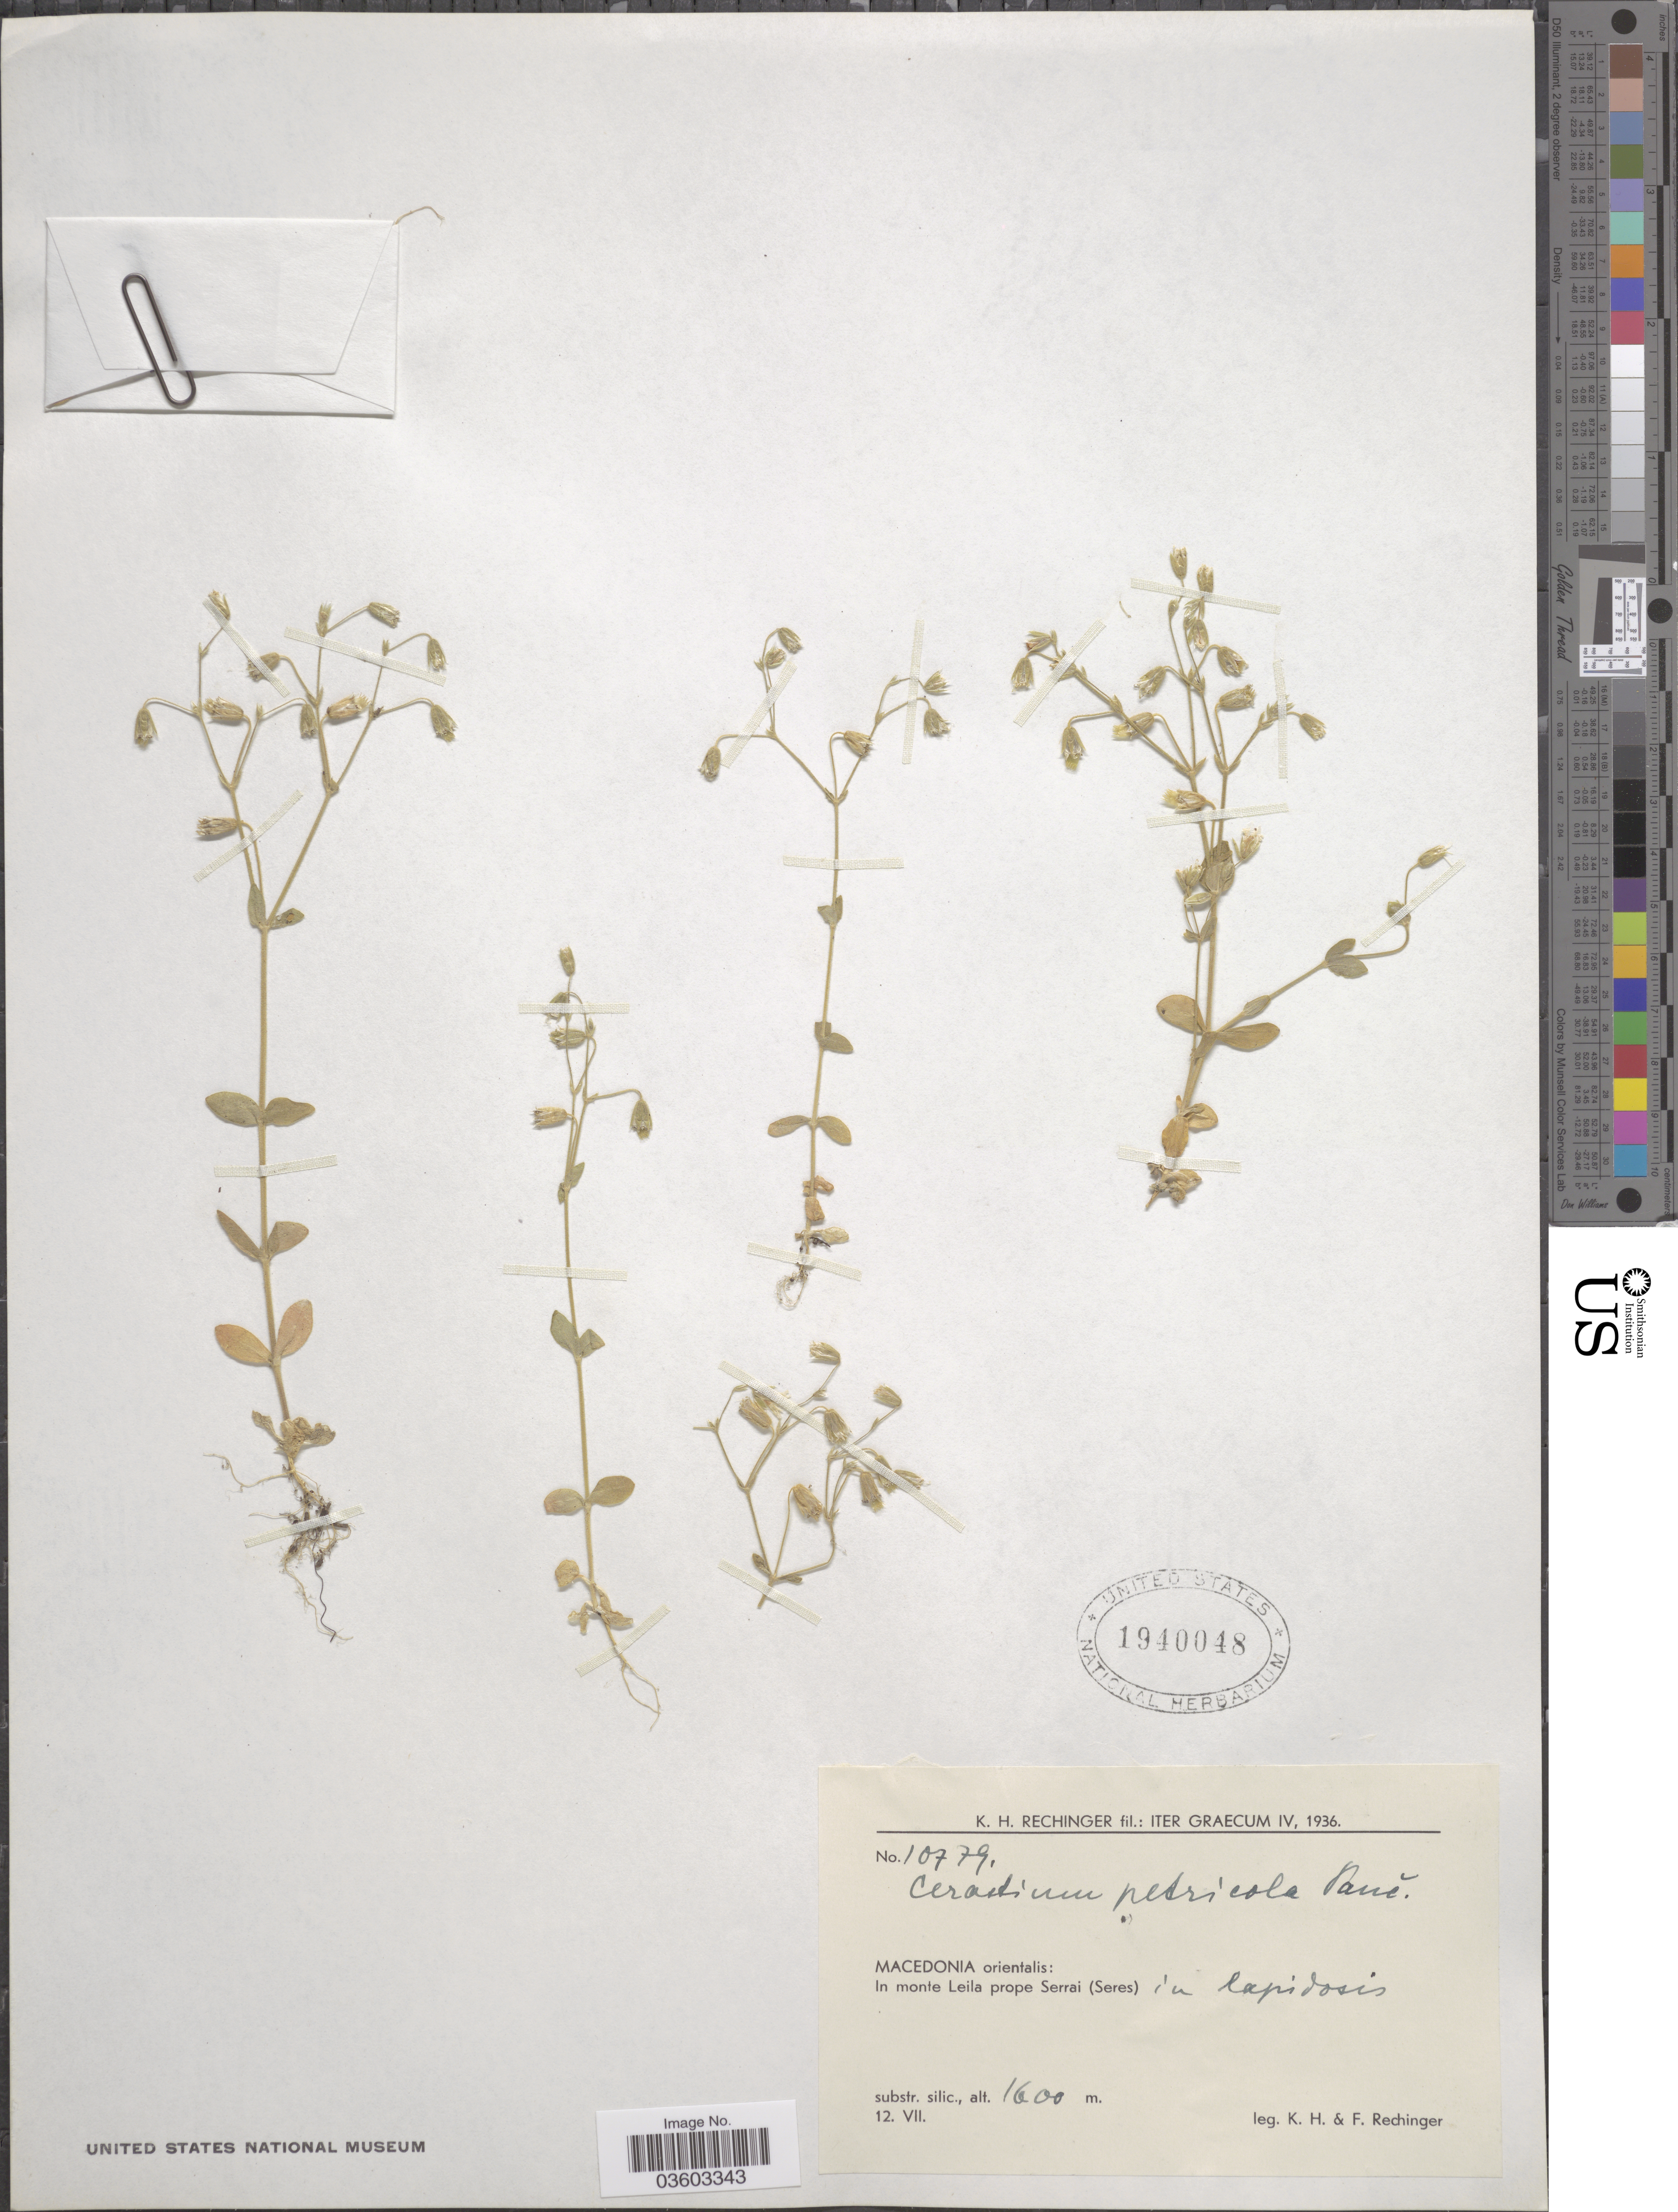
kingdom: Plantae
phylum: Tracheophyta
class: Magnoliopsida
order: Caryophyllales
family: Caryophyllaceae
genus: Cerastium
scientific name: Cerastium petricola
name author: Pančić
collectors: K. H. Rechinger & F. Rechinger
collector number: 10779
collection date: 1936-07-12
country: Greece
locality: Iter Graecum. Macedonia orientalis: In monte Leila prope Serrai (Seres) in lapidosis.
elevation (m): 1600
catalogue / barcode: US 1940048